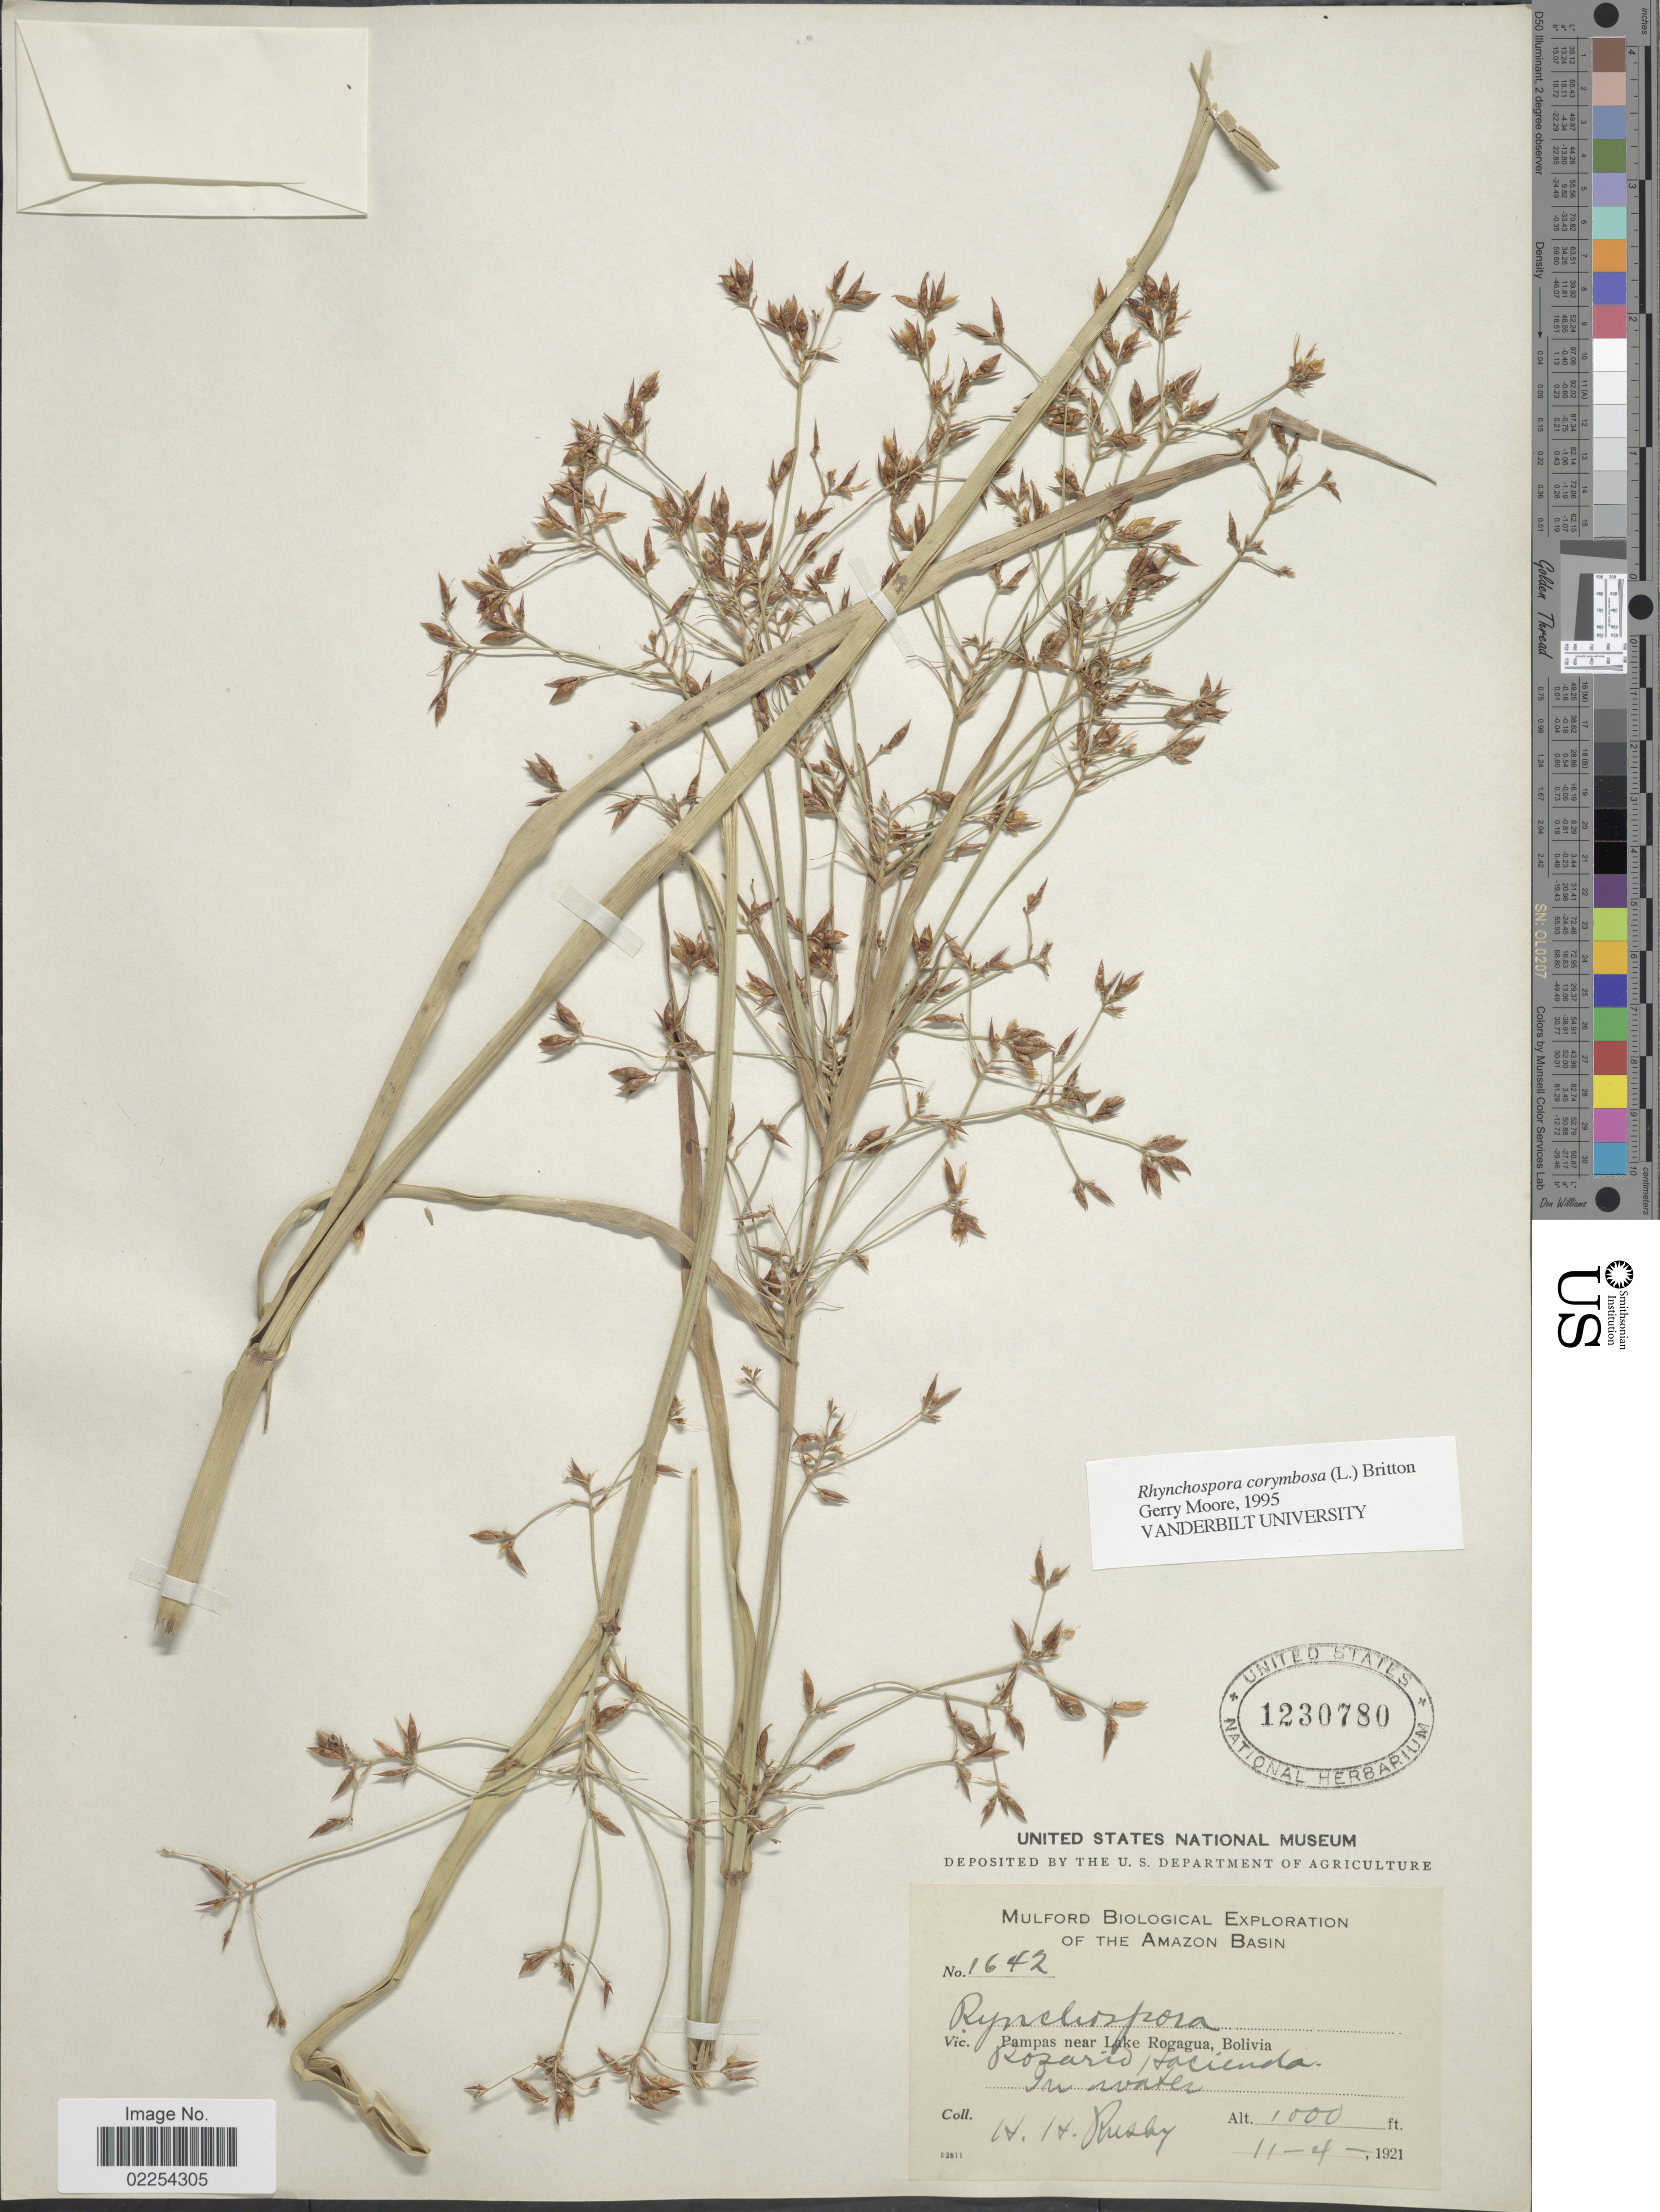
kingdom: Plantae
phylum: Tracheophyta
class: Liliopsida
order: Poales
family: Cyperaceae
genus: Rhynchospora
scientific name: Rhynchospora corymbosa var. chacoensis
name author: (Barros) Svenson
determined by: Weber, P., (ICN), Universidade Federal do Rio Grande do Sul (BRAZIL)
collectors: H. H. Rusby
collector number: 1642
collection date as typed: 11-4-1921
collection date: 1921-11-04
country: Bolivia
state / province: Beni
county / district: José Ballivián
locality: Pampas near Lake Rogagua. Rosario Hacienda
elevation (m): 305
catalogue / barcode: US 1230780